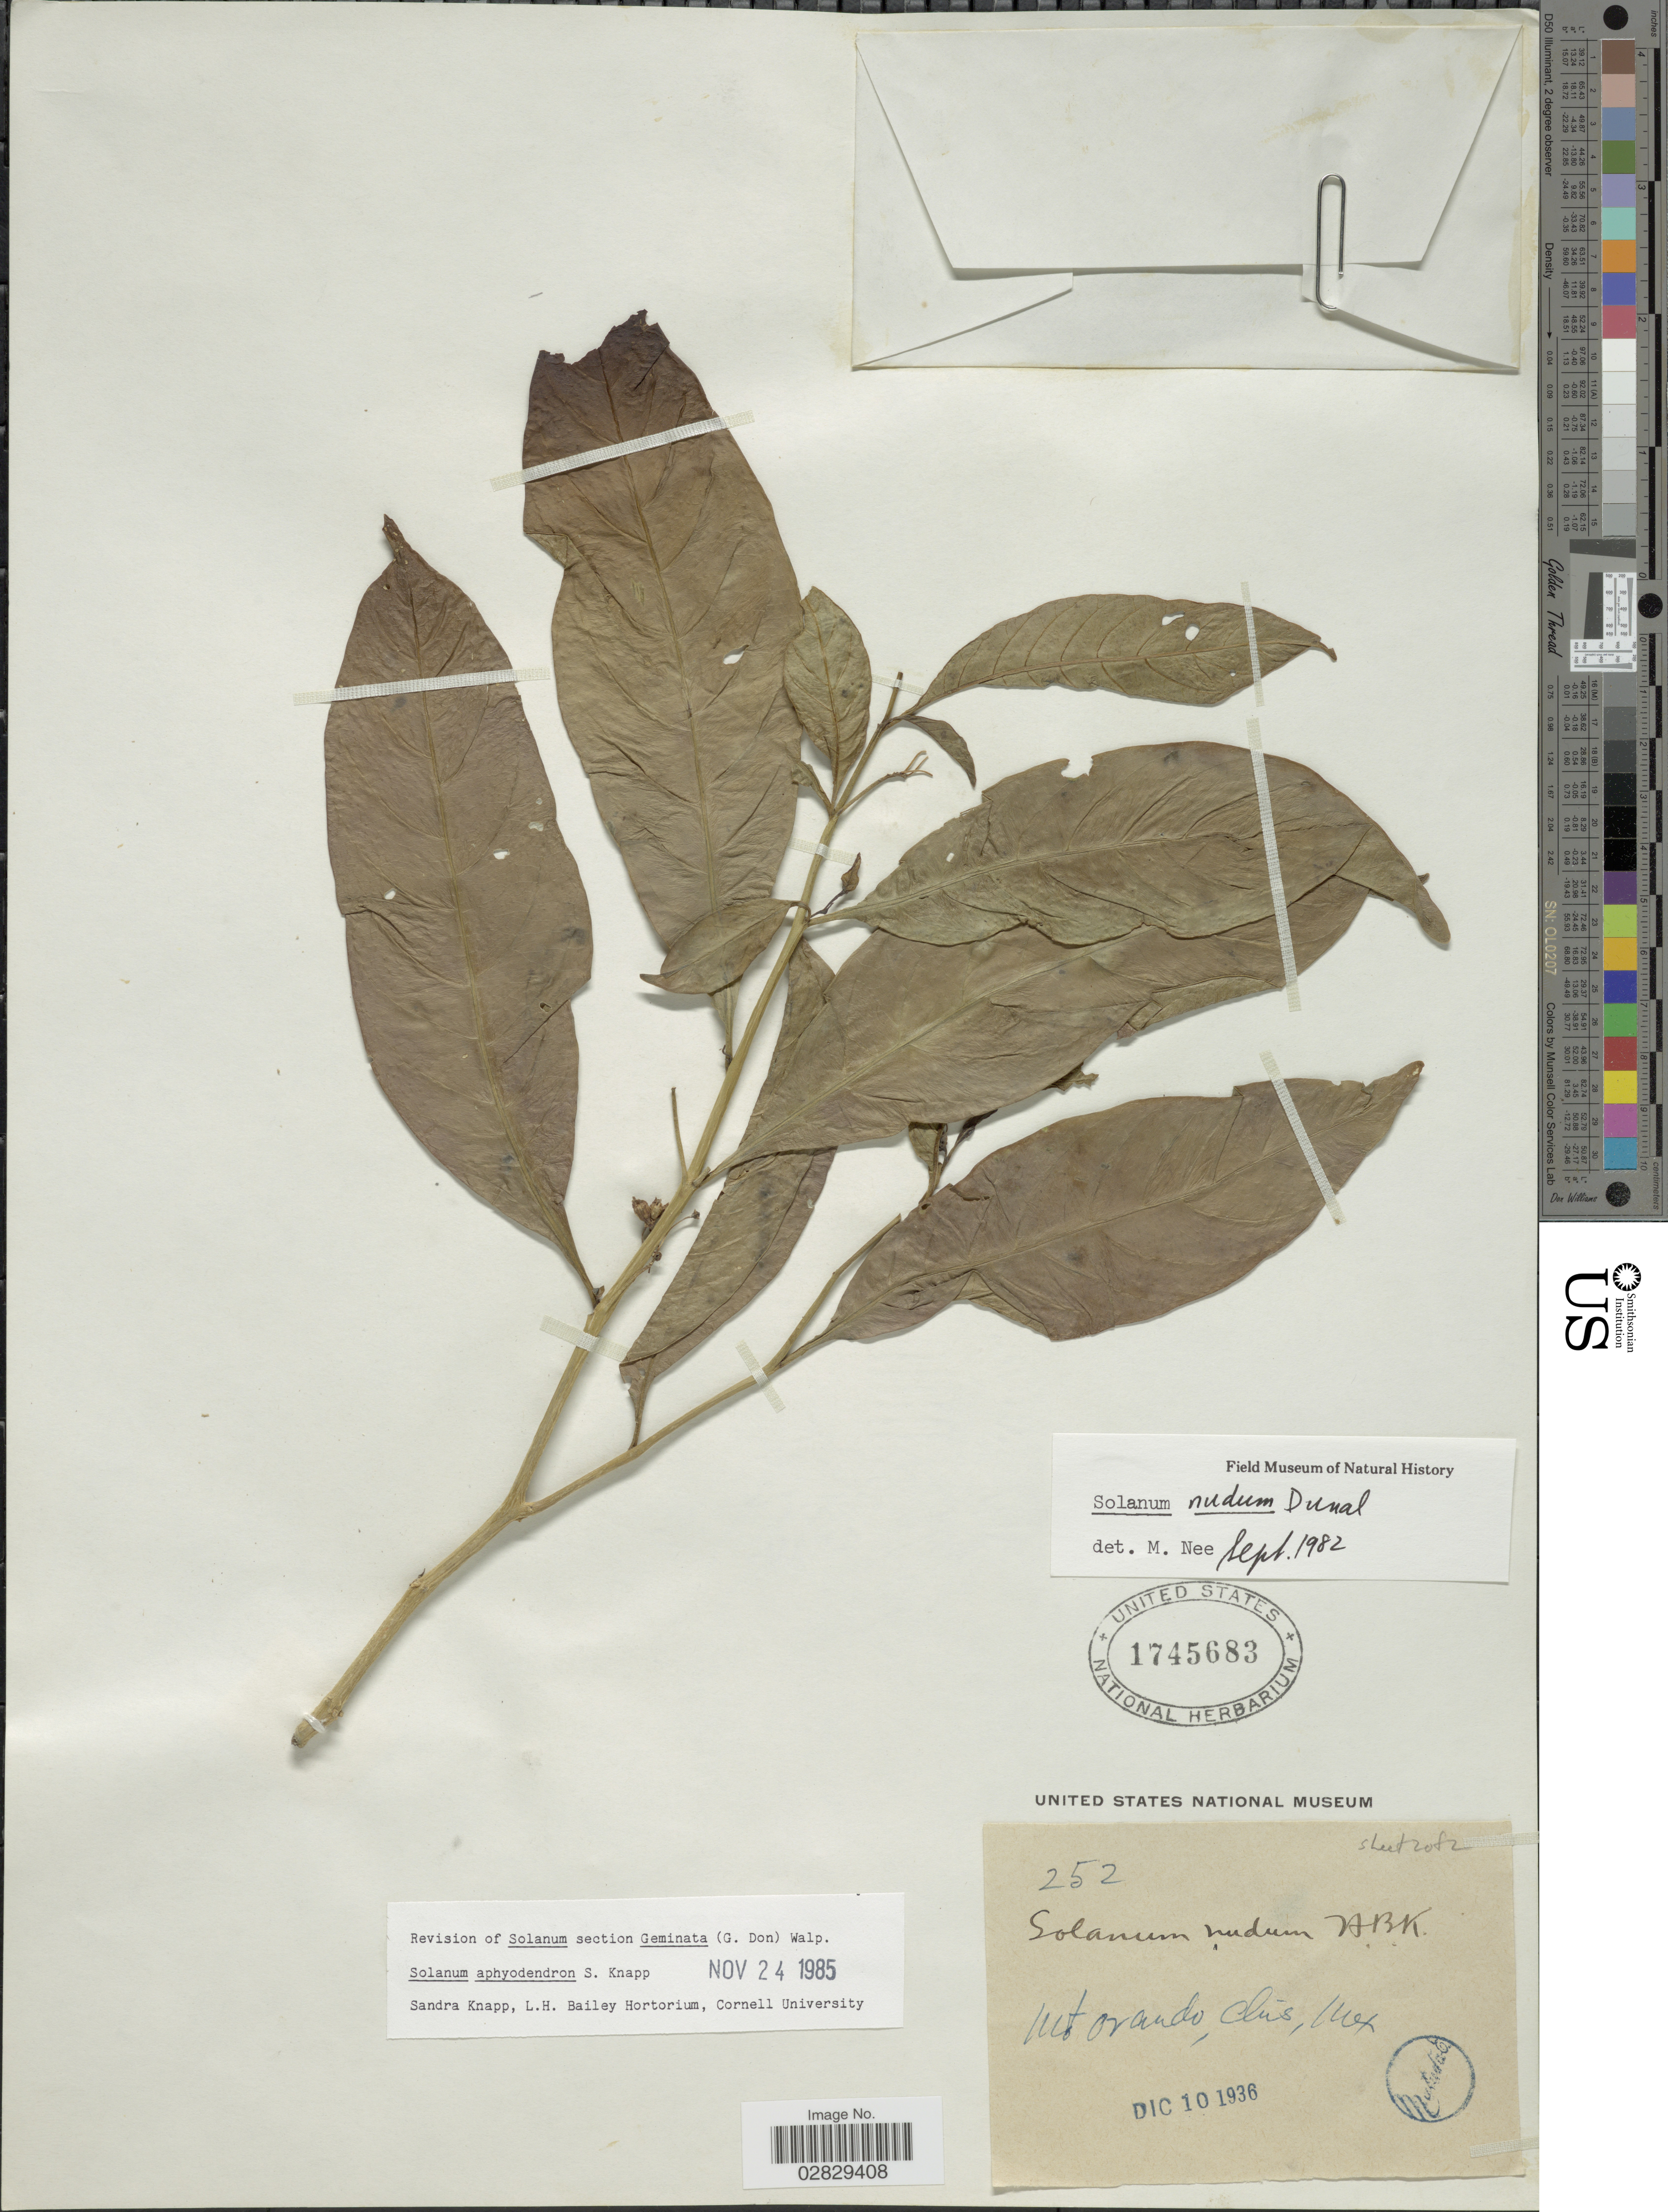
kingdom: Plantae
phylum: Tracheophyta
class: Magnoliopsida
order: Solanales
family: Solanaceae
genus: Solanum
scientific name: Solanum aphyodendron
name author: S. Knapp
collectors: E. Matuda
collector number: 252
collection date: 1936-12-10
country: Mexico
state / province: Chiapas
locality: Mt. Orando.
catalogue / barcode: US 1745683